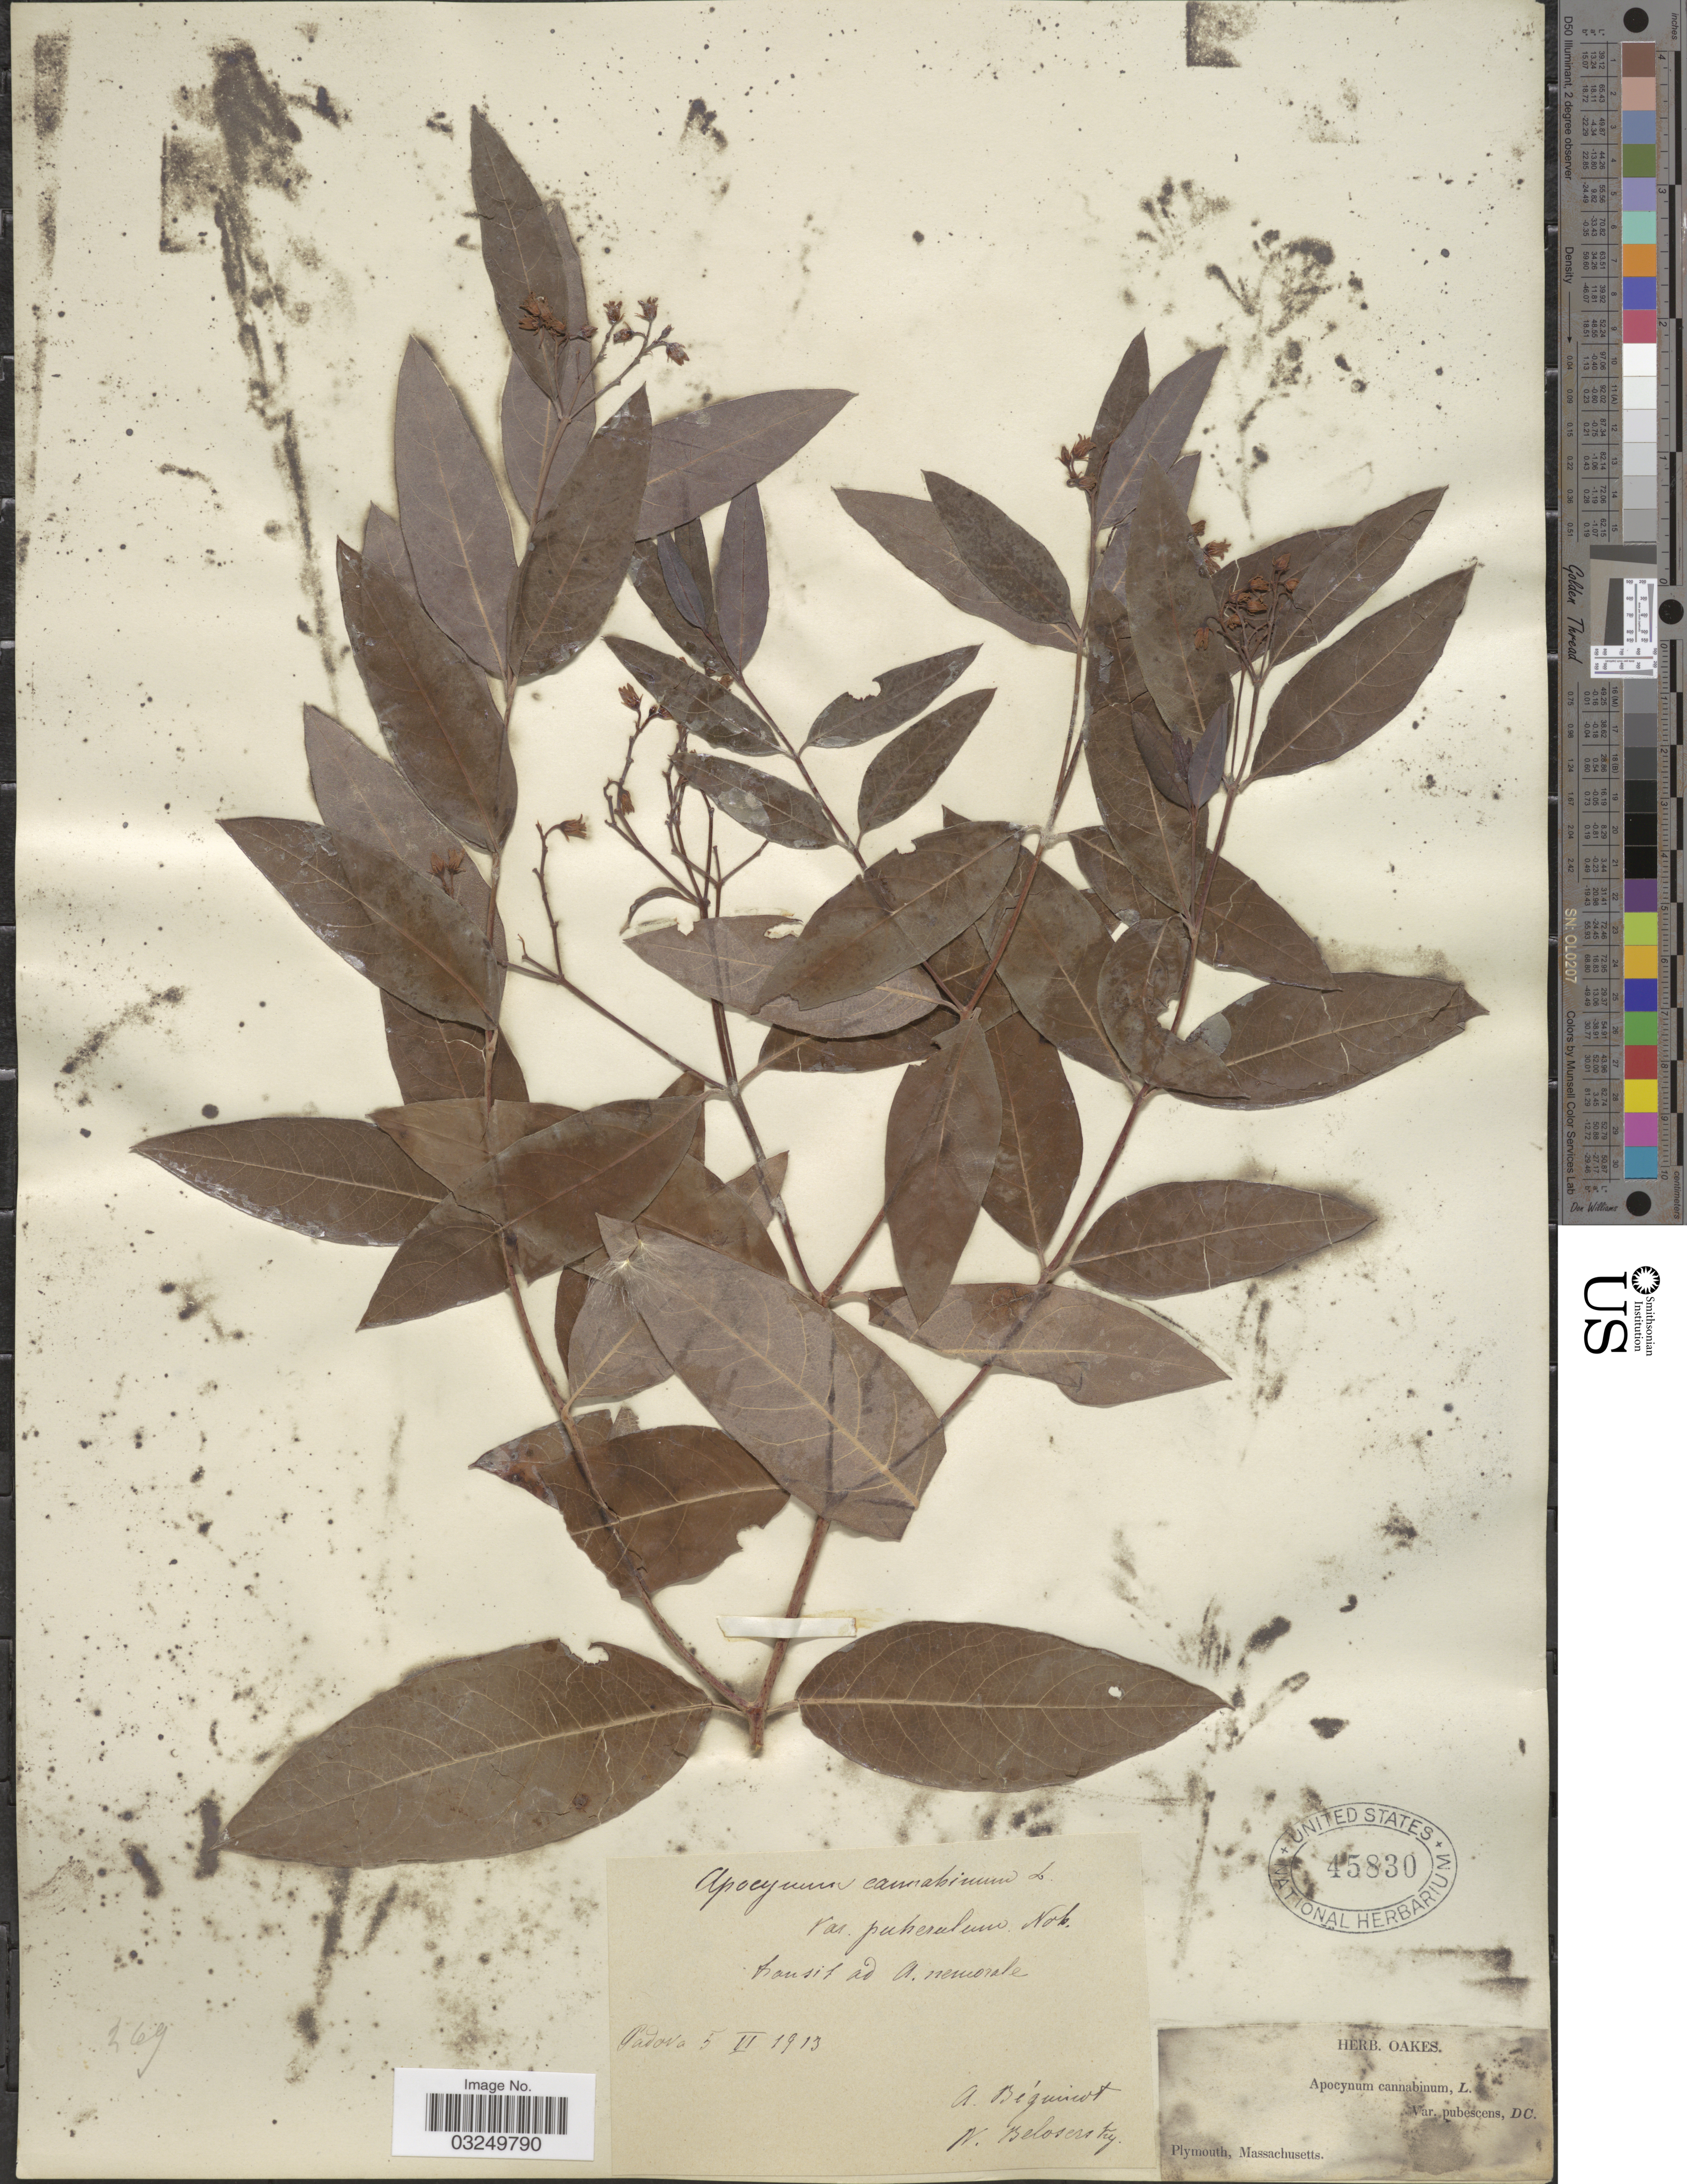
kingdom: Plantae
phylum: Tracheophyta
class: Magnoliopsida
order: Gentianales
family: Apocynaceae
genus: Apocynum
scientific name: Apocynum cannabinum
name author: L.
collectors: ex herb. Oakes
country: United States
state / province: Massachusetts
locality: Plymouth.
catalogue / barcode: US 45830